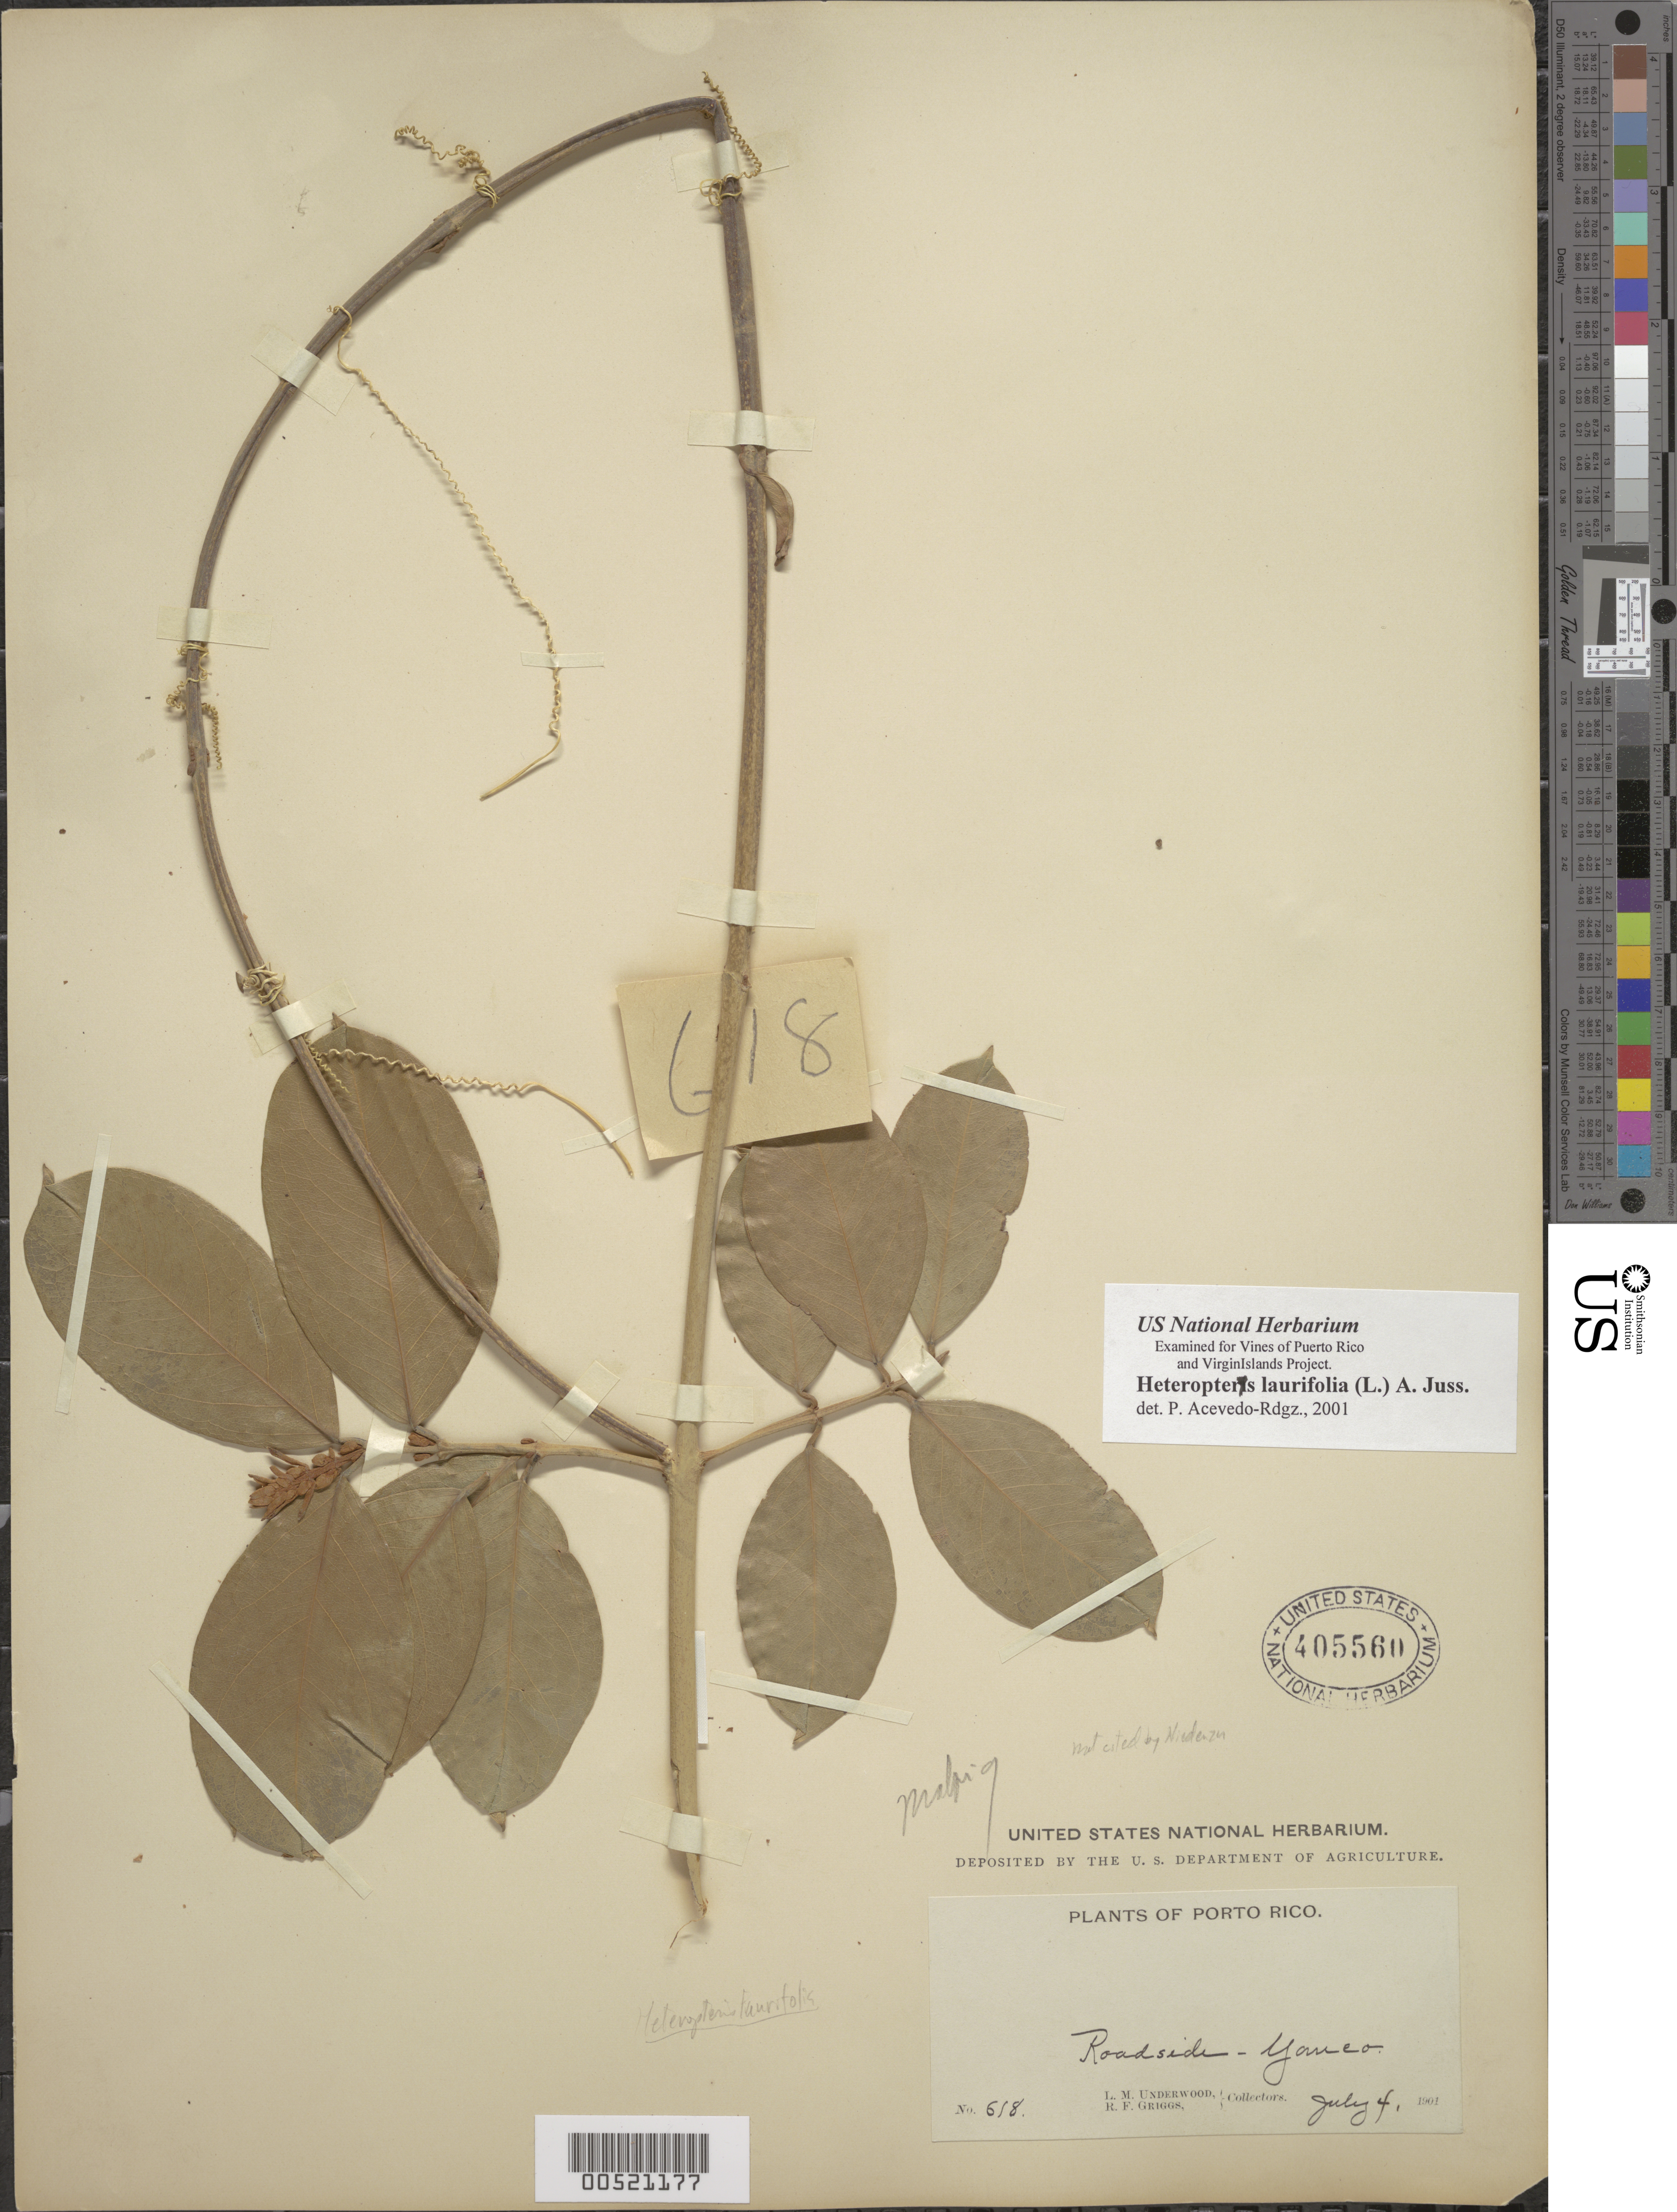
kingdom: Plantae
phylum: Tracheophyta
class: Magnoliopsida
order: Malpighiales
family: Malpighiaceae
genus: Heteropterys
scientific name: Heteropterys laurifolia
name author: (L.) A. Juss.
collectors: L. M. Underwood & R. F. Griggs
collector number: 618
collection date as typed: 04 Jul 1901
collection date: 1901-07-04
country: Puerto Rico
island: Greater Antilles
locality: Yauco. Roadside.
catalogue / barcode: US 405560